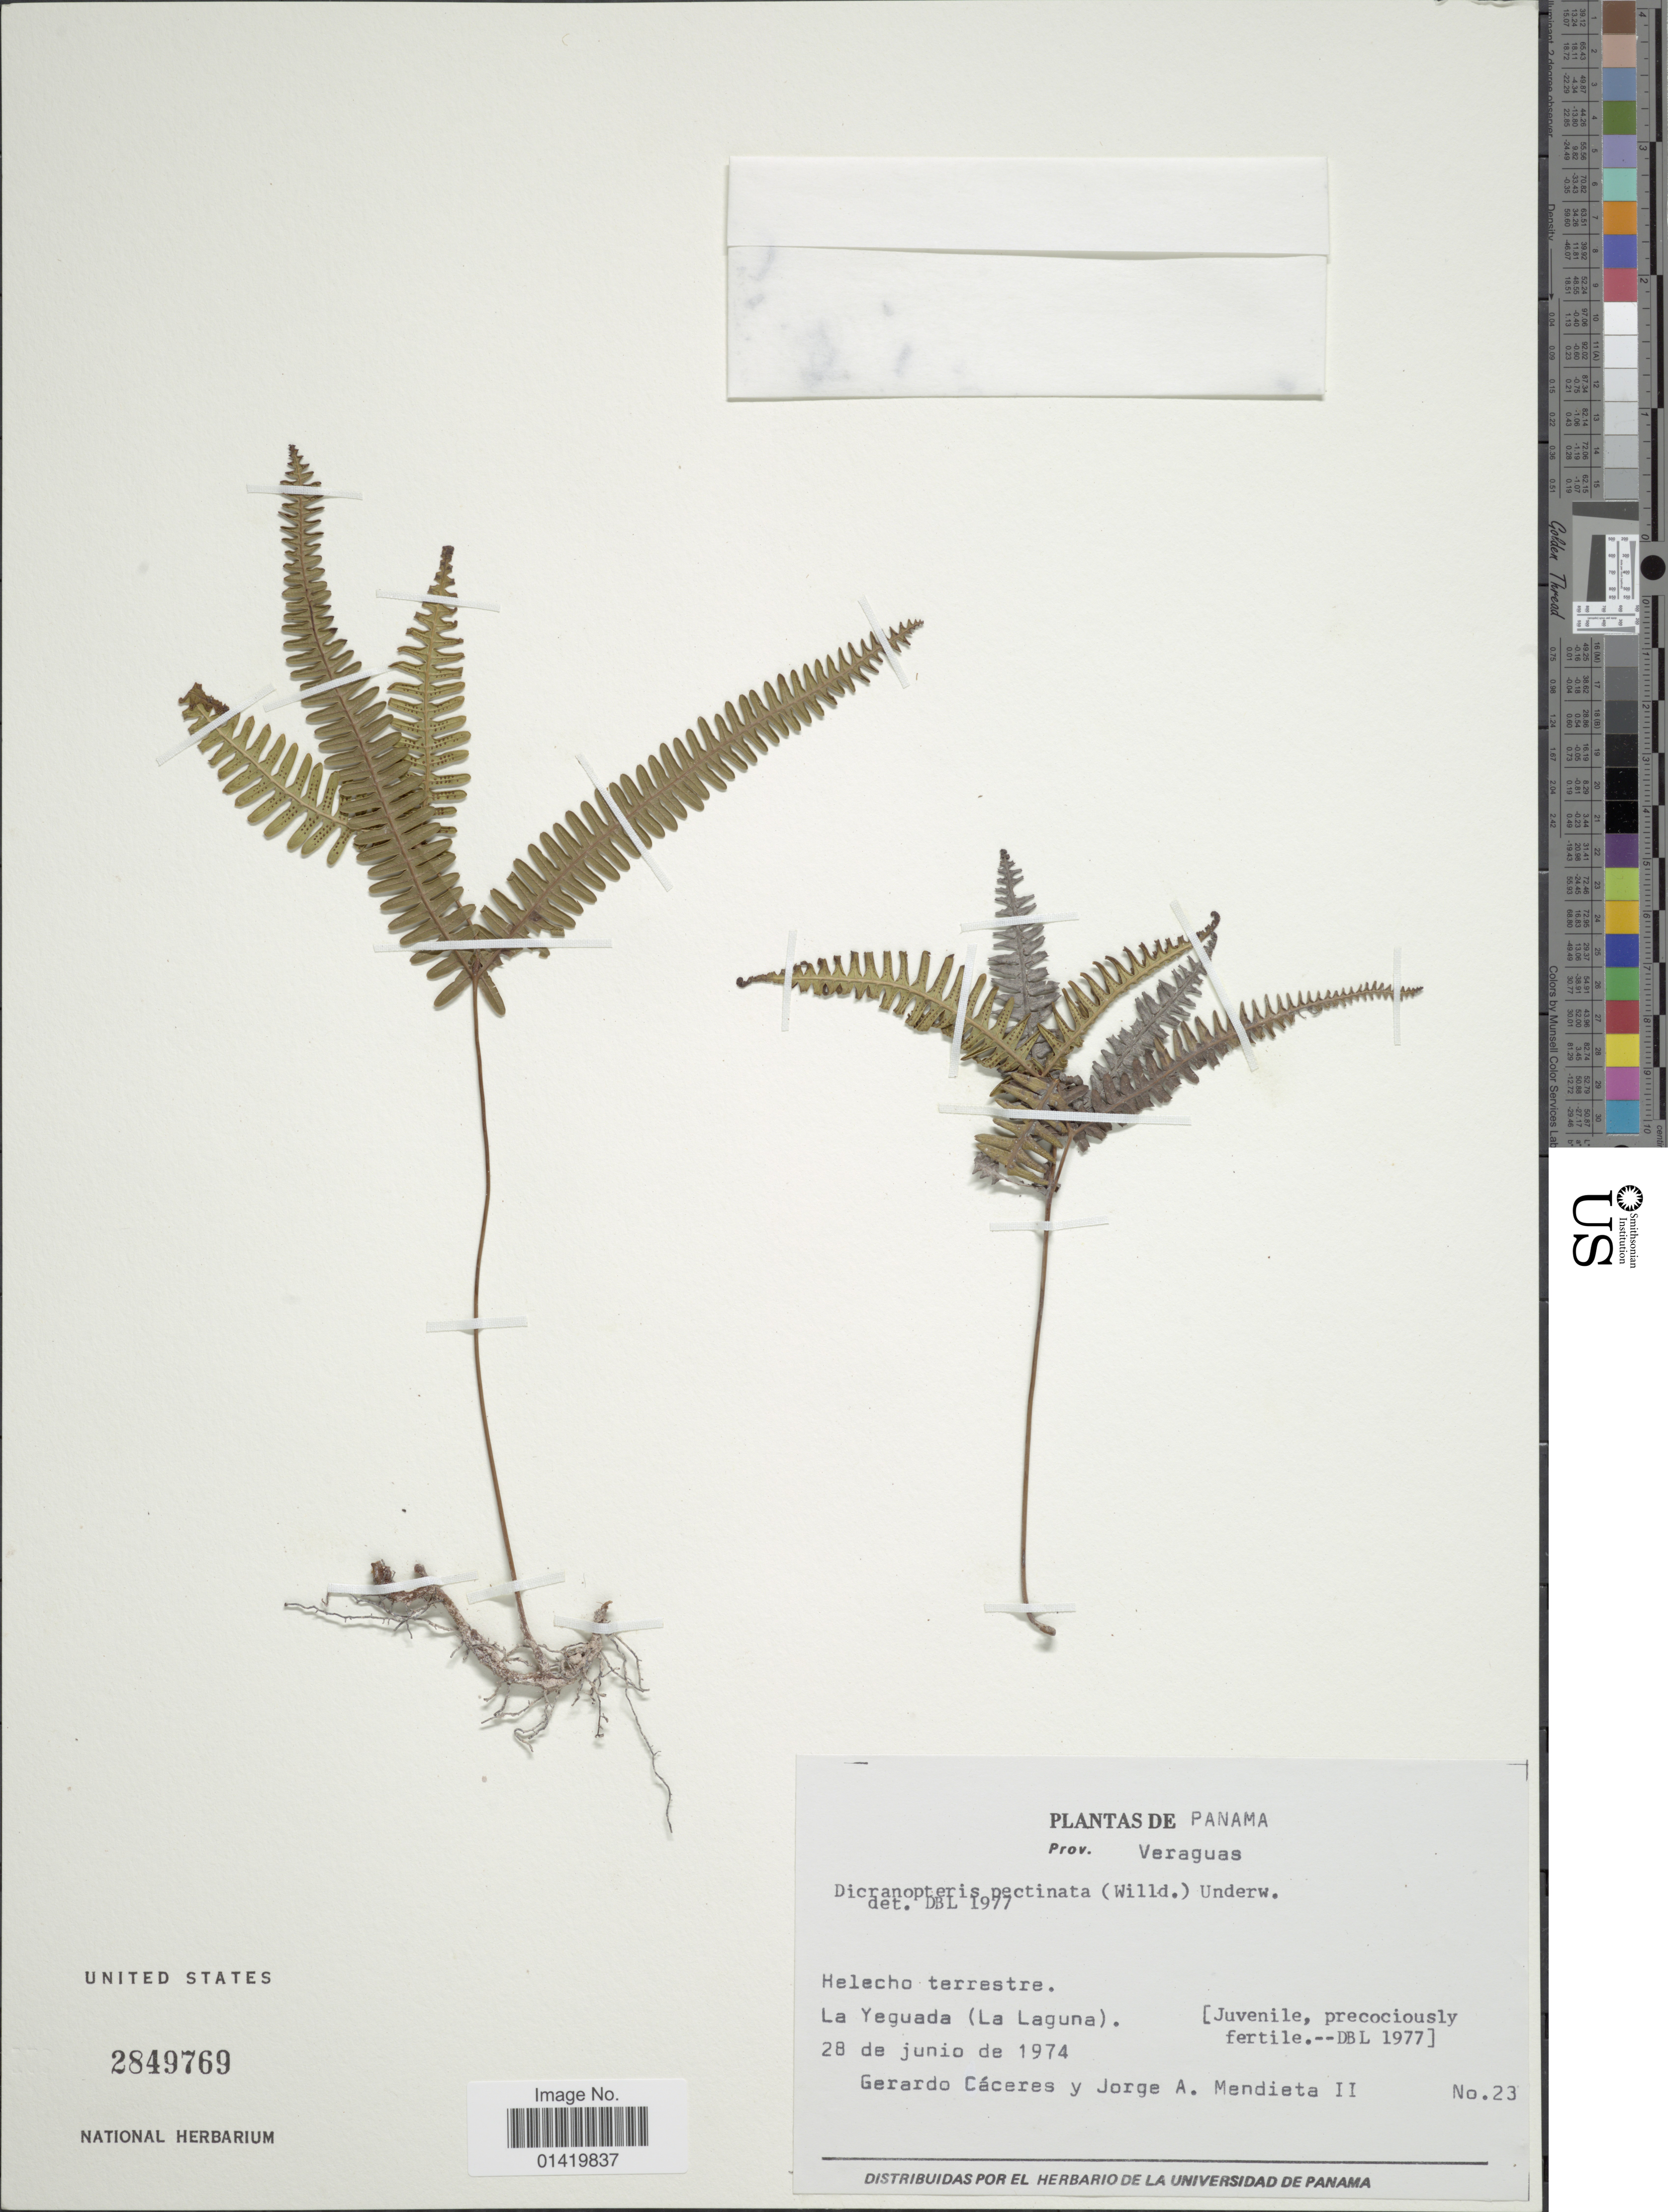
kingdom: Plantae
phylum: Tracheophyta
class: Polypodiopsida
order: Gleicheniales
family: Gleicheniaceae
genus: Gleichenella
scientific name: Gleichenella pectinata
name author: (Willd.) Ching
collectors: G. Cáceres & J. Mendieta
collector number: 23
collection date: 1974-06-28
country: Panama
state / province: Veraguas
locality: Helecho terrestre, La Yeguada (La Laguna)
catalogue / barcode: US 2849769